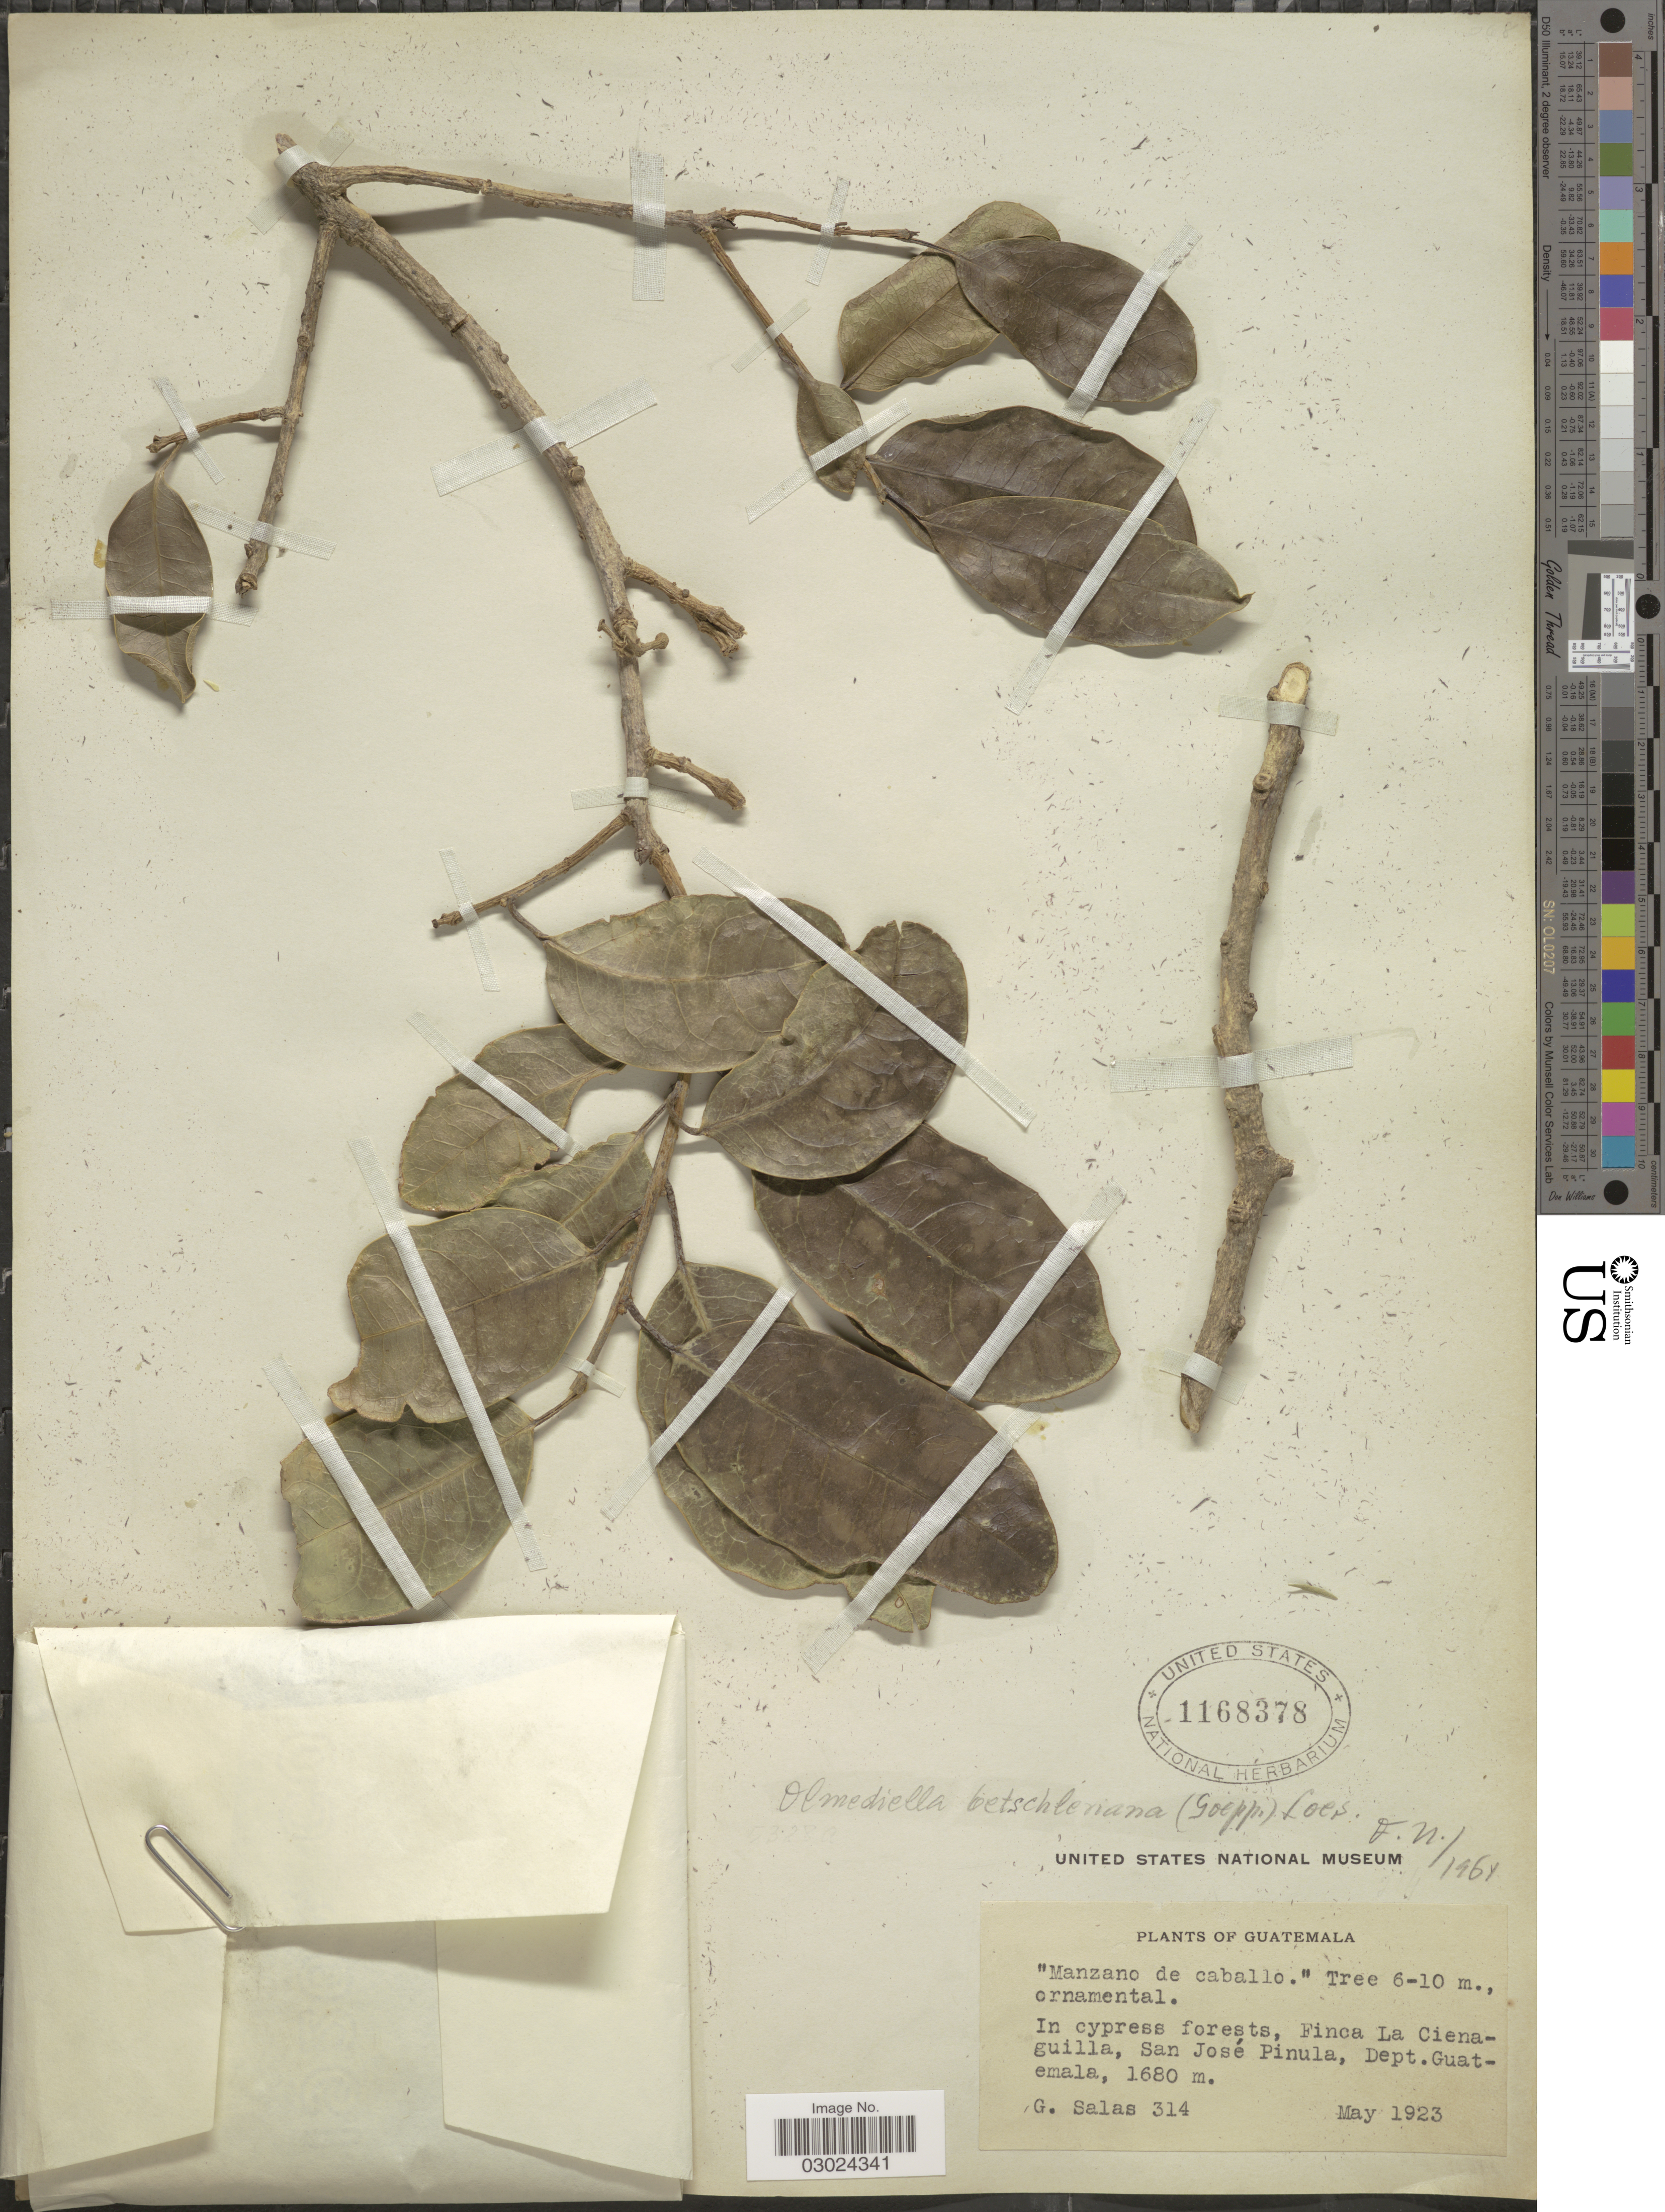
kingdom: Plantae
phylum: Tracheophyta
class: Magnoliopsida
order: Malpighiales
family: Salicaceae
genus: Olmediella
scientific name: Olmediella betschleriana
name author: (Goeppert) Loes.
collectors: G. Salas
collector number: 314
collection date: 1923-05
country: Guatemala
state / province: Guatemala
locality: In cypress forests, Finca La Cienaguilla, San José Pinula, Dept. Guatemala.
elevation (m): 1680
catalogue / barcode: US 1168378